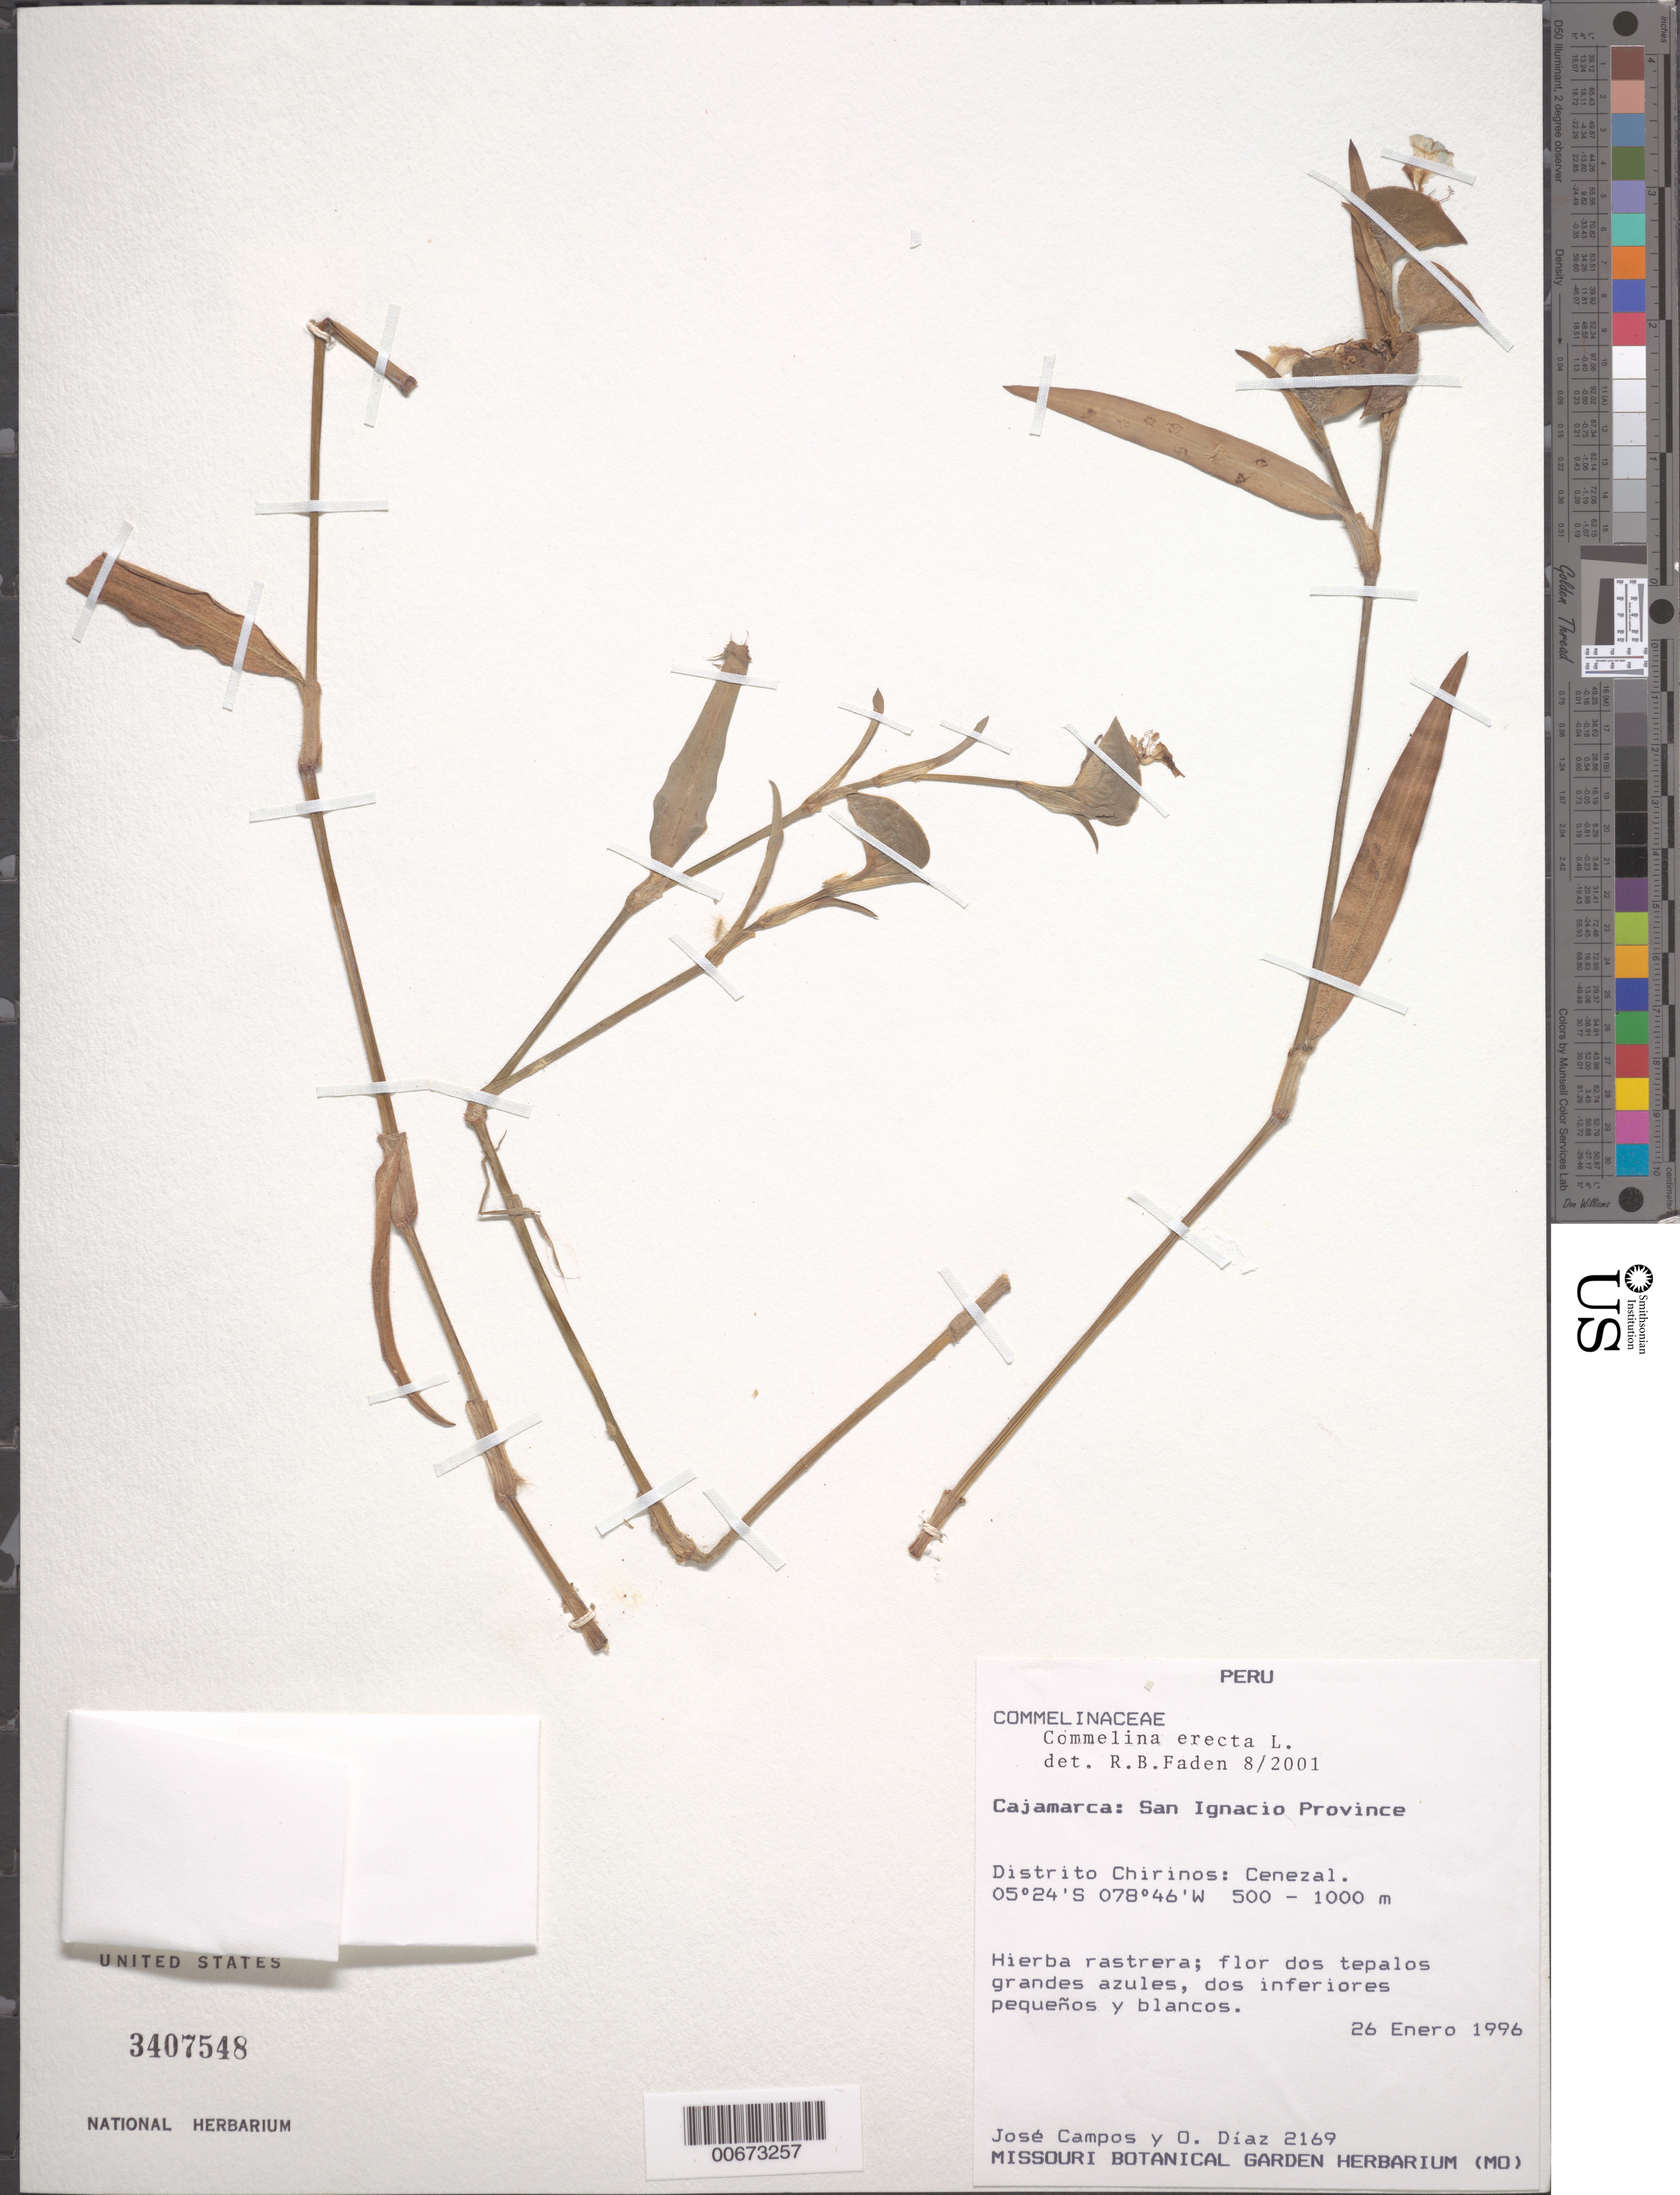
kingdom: Plantae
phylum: Tracheophyta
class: Liliopsida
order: Commelinales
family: Commelinaceae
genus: Commelina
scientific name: Commelina erecta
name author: L.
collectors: J. Campos & O. Diaz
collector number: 2169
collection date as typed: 26 Jan 1996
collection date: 1996-01-26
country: Peru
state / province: Cajamarca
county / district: San Ignacio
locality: Chirinos, Cenezal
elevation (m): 500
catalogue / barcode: US 3407548